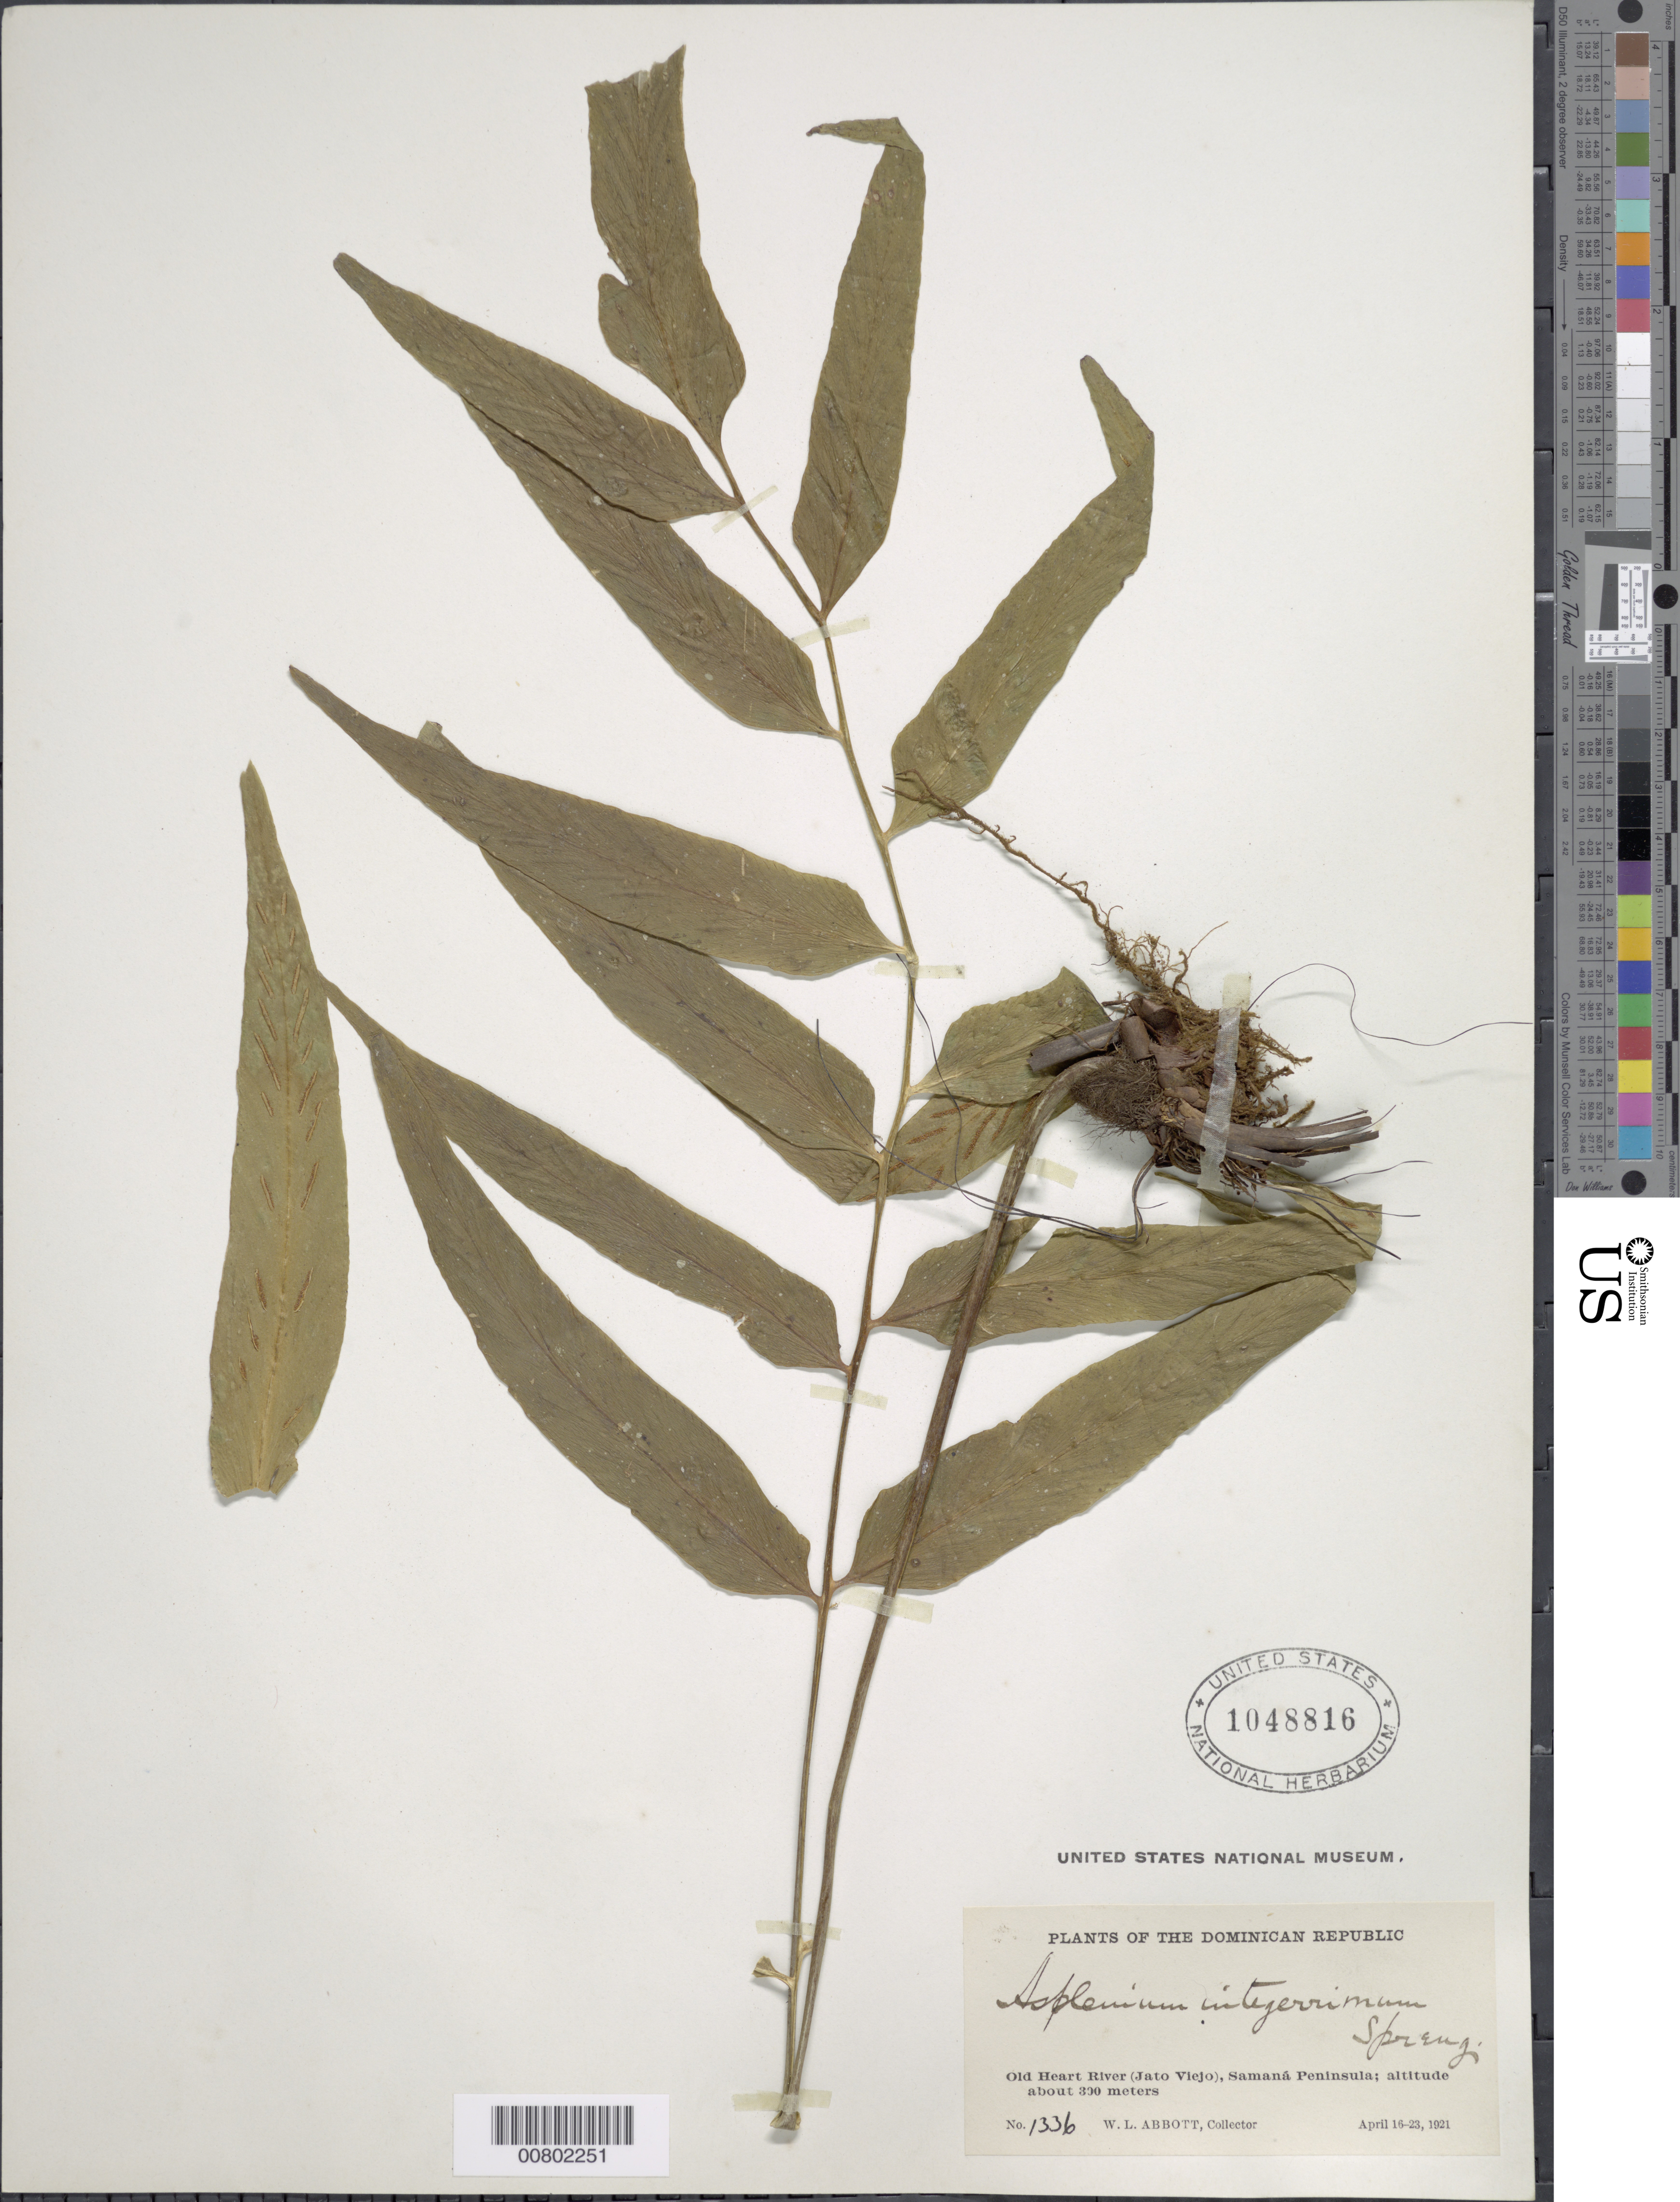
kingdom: Plantae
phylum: Tracheophyta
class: Polypodiopsida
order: Polypodiales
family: Aspleniaceae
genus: Asplenium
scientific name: Asplenium juglandifolium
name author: Lam.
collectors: W. L. Abbott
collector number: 1336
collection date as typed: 16 Apr 1921 to 23 Apr 1921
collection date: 1921-04-16/1921-04-23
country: Dominican Republic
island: Hispaniola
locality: Samaná Peninsula, Old Hear river (Jato Viejo)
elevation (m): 300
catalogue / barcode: US 1048816